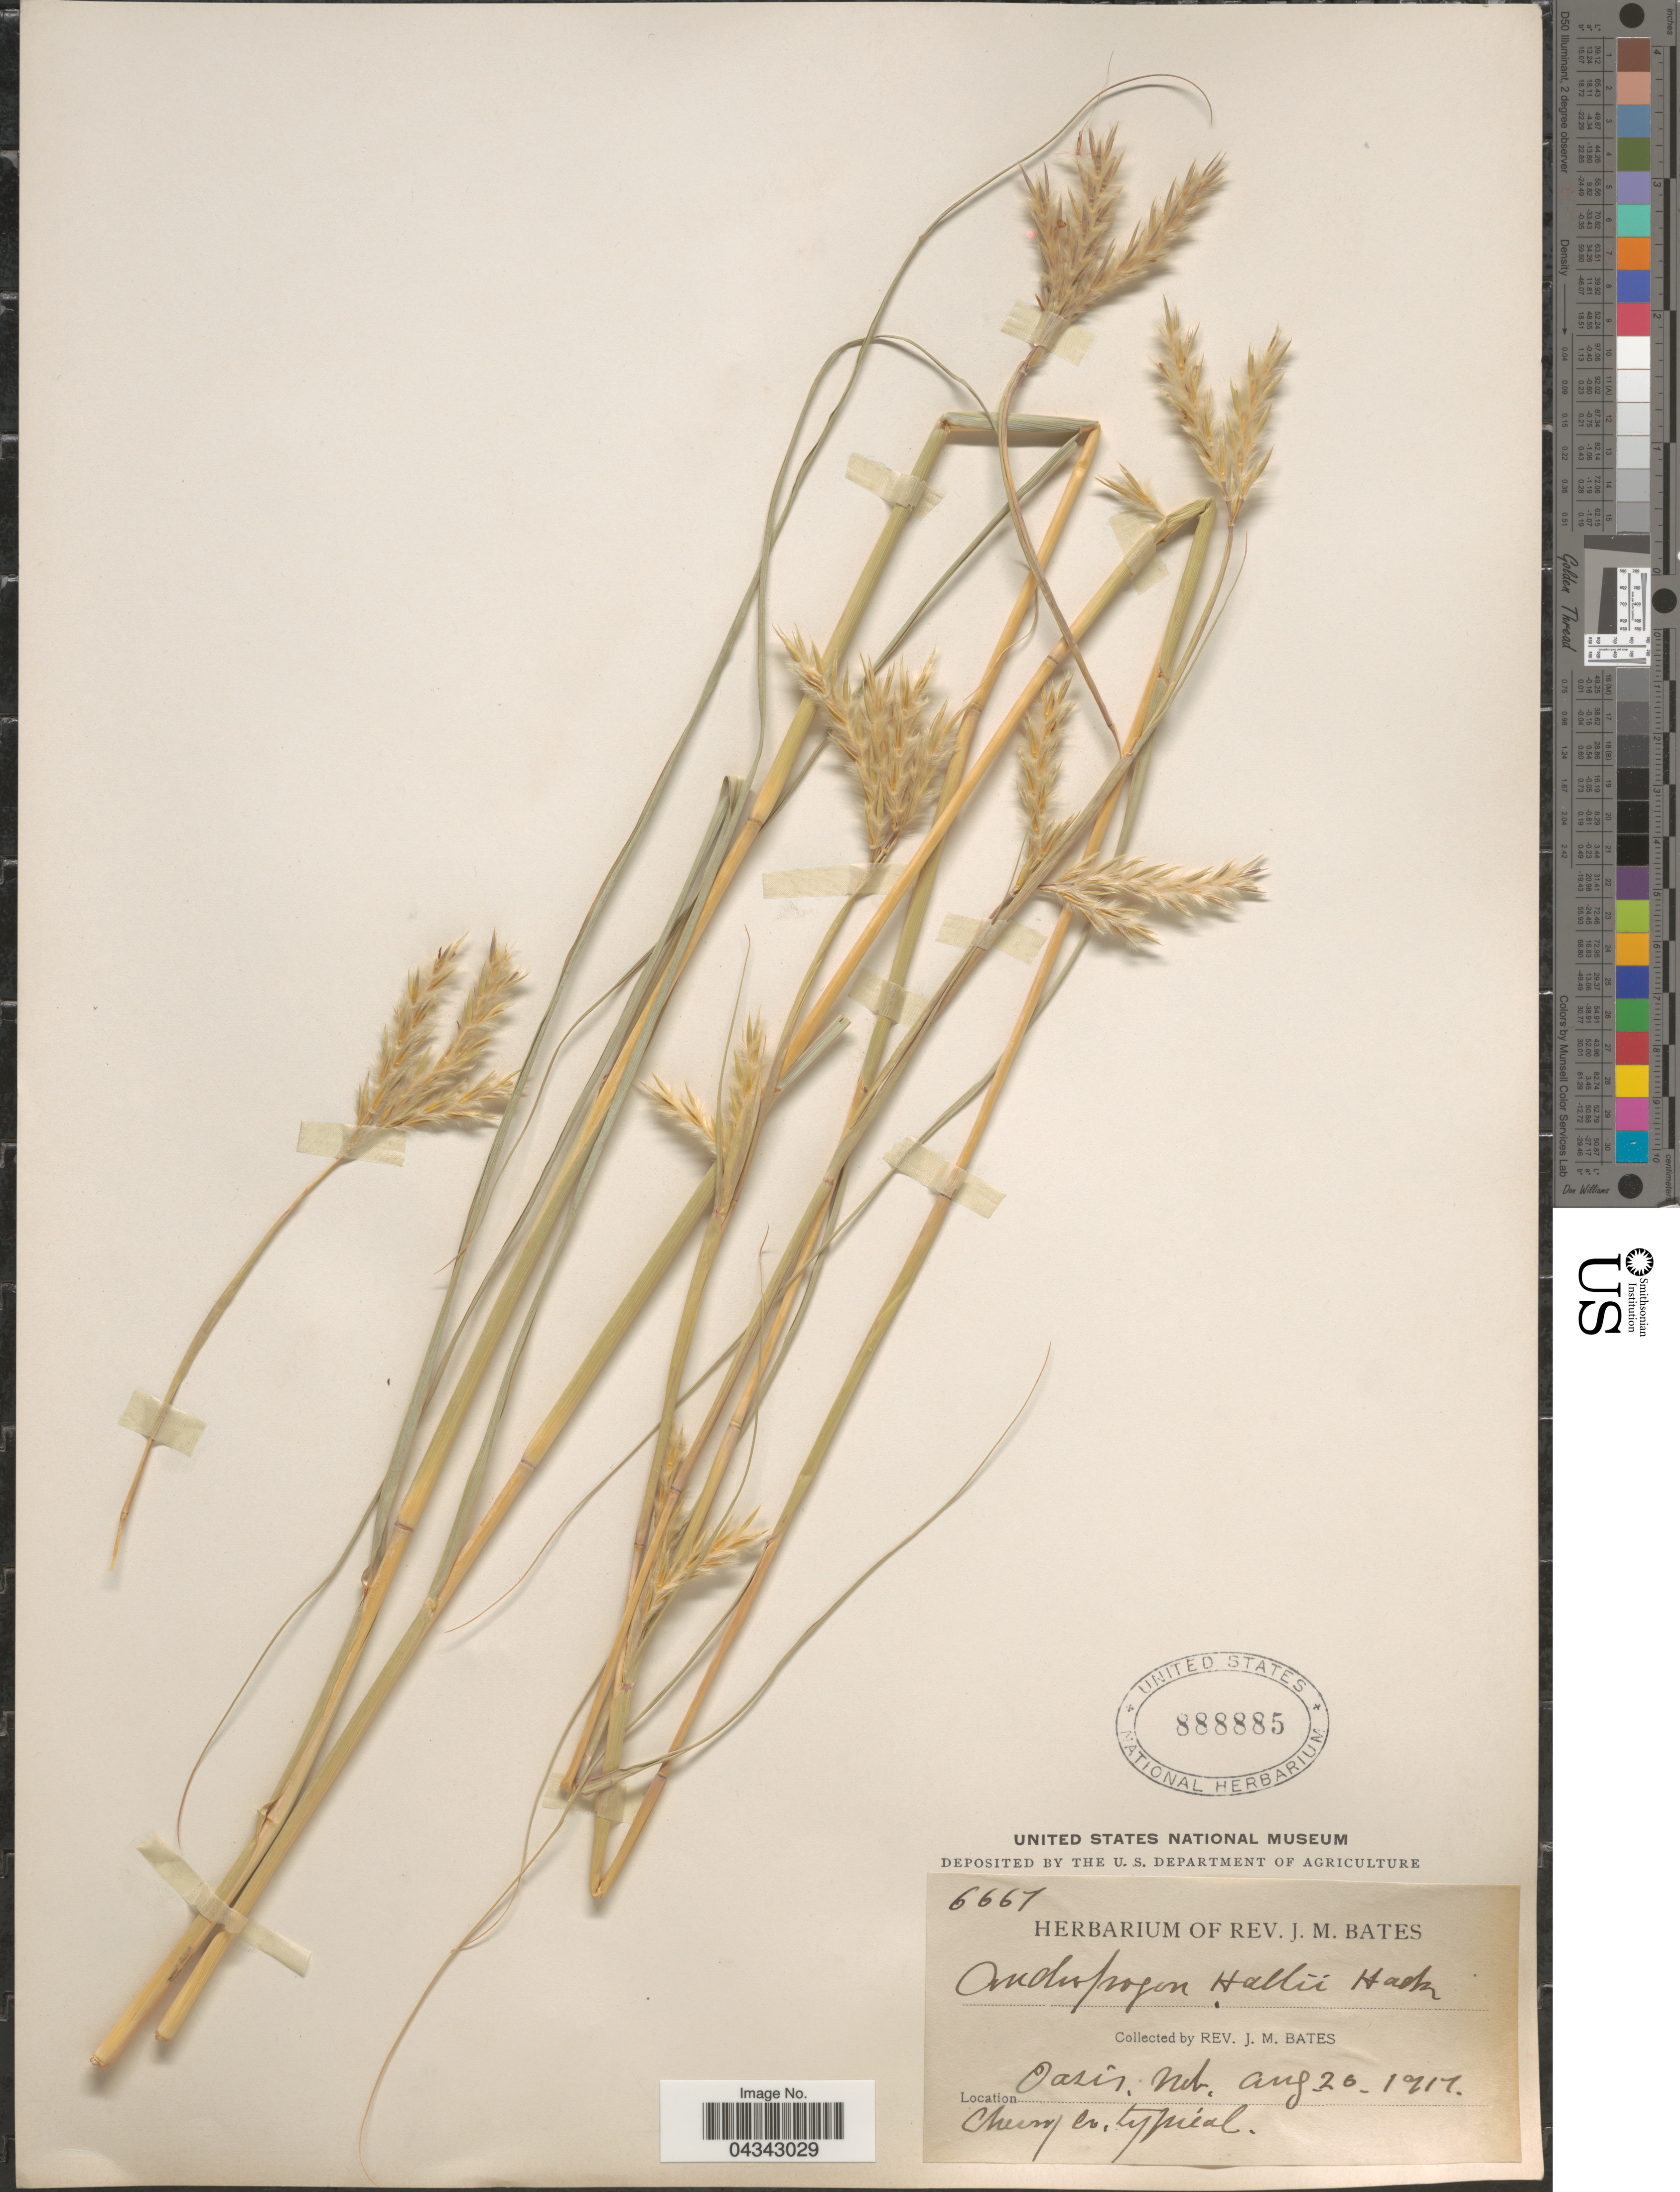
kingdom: Plantae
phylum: Tracheophyta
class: Liliopsida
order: Poales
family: Poaceae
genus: Andropogon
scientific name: Andropogon gerardii subsp. hallii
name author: (Hack.) Wipff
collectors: J. Bates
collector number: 6667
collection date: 1917-08-20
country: United States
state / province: Nebraska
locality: Oasis. Cherry Co.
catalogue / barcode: US 888885